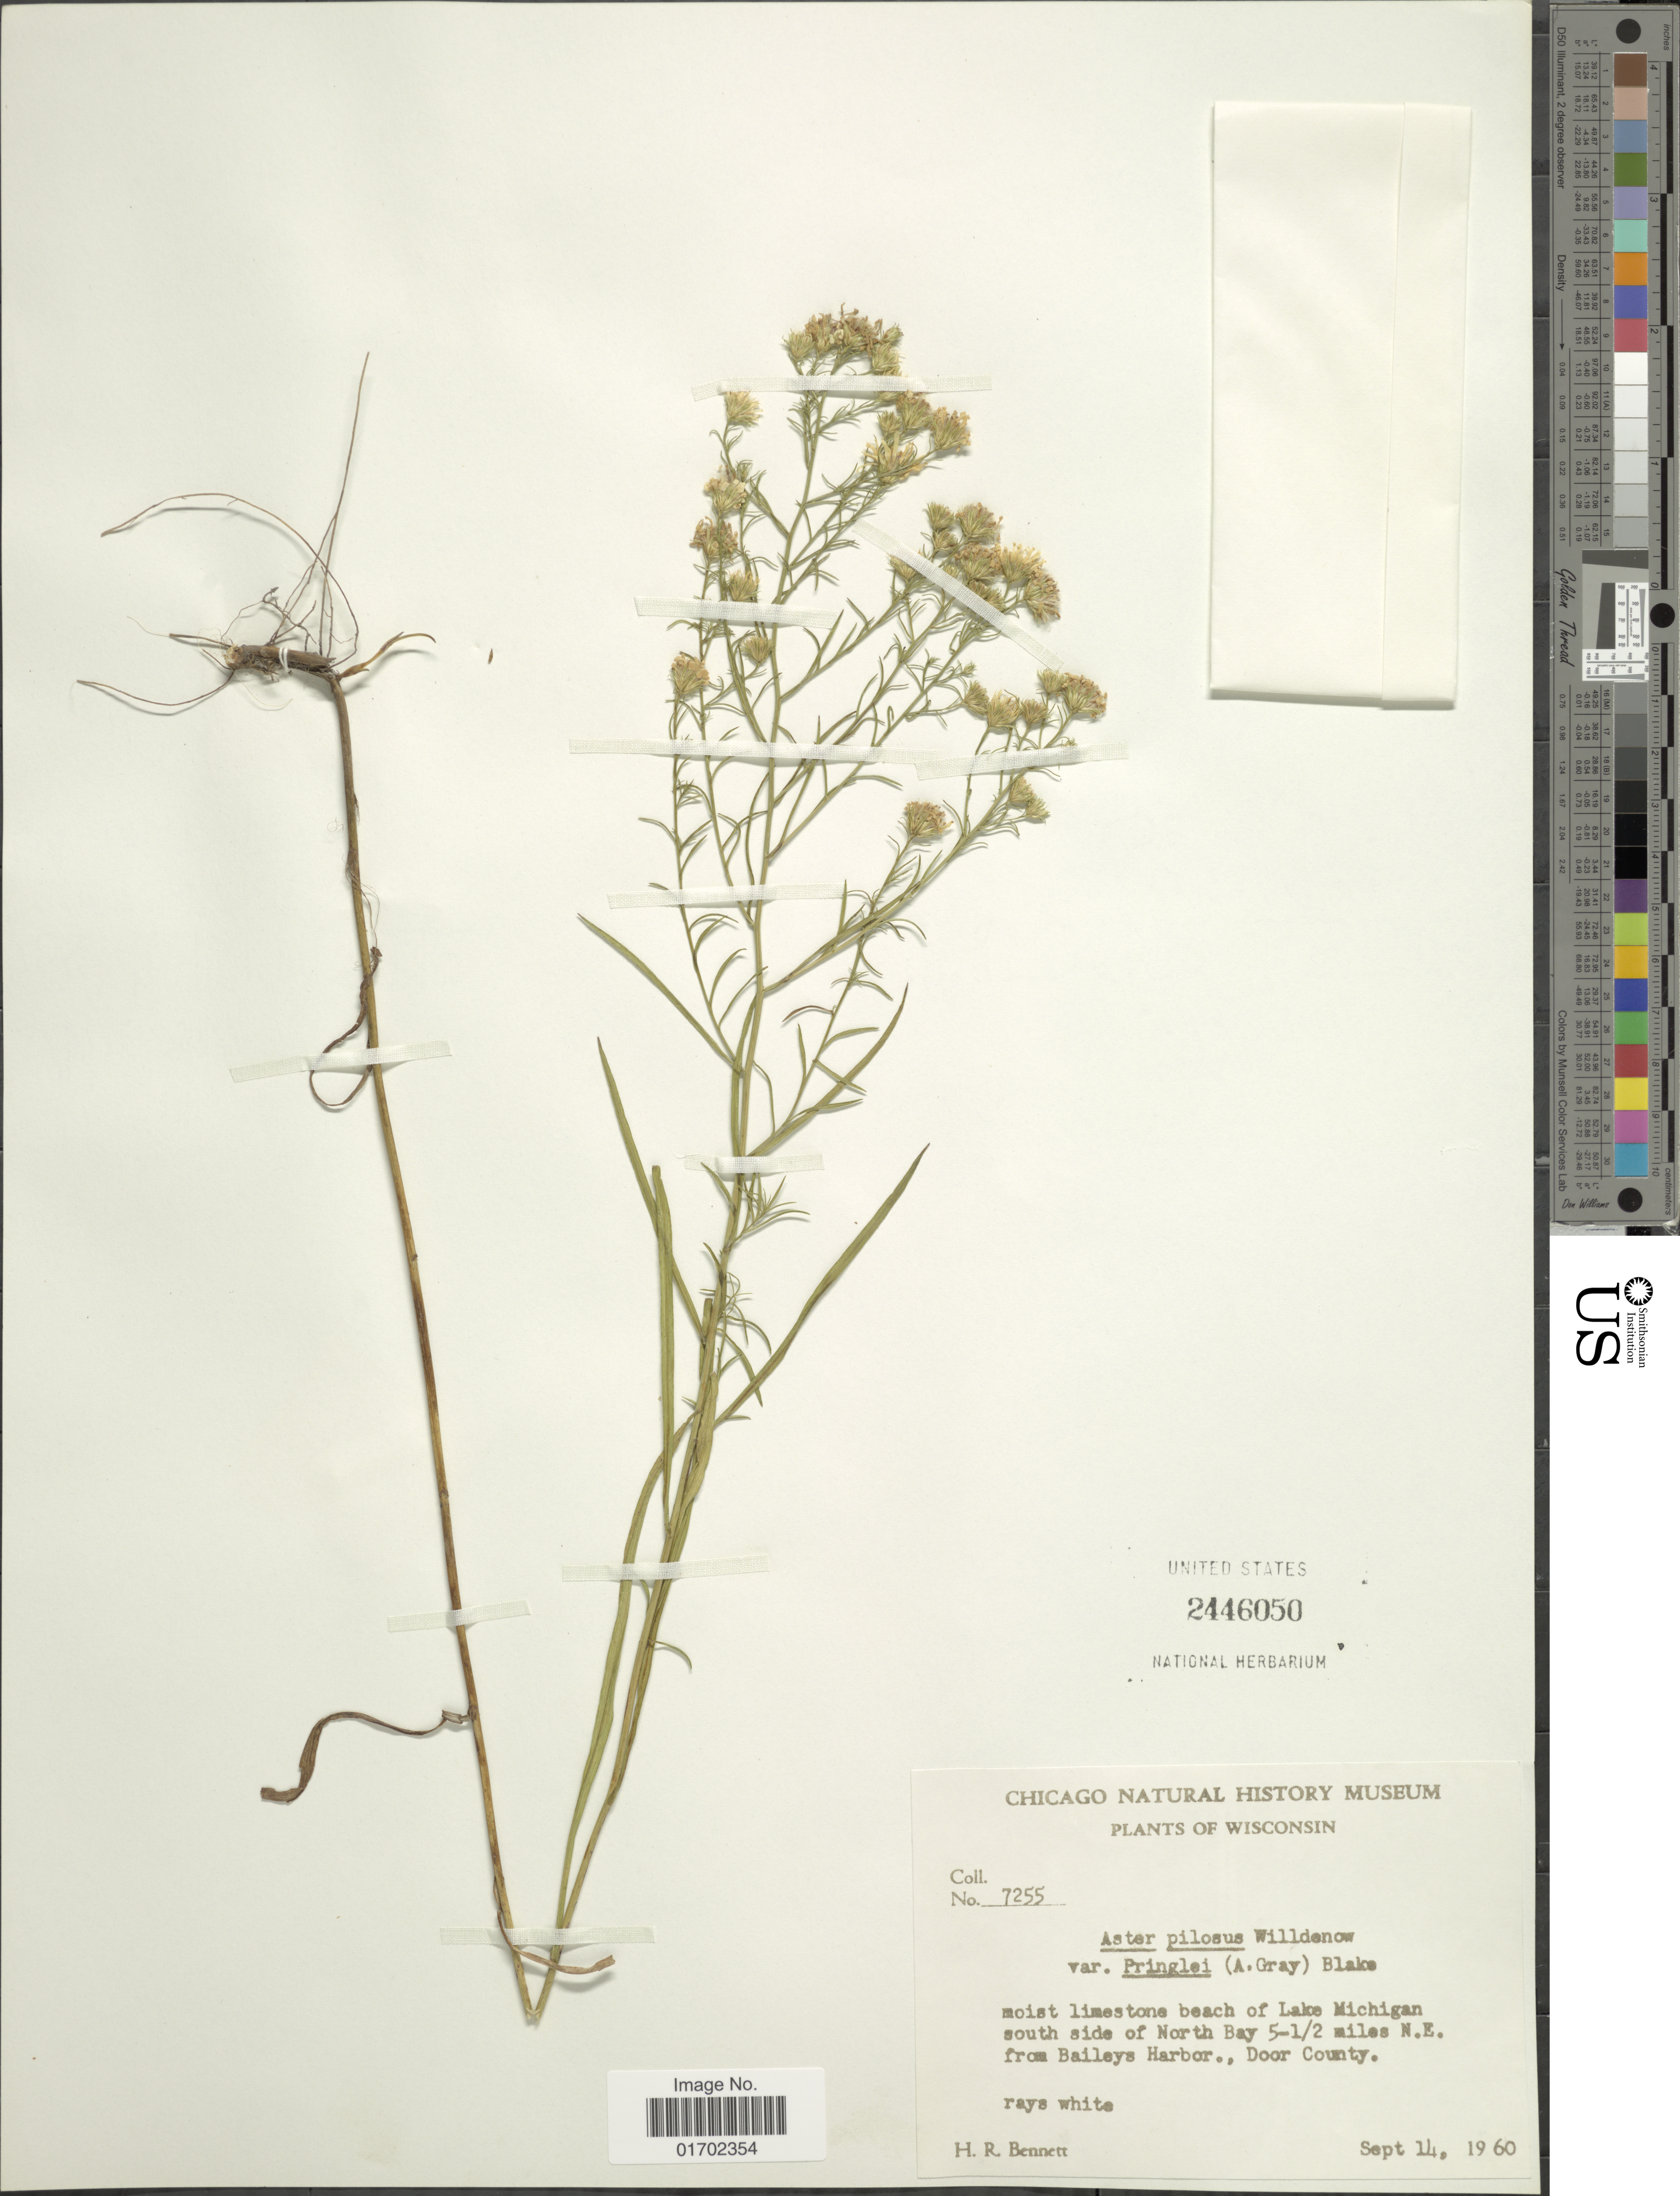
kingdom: Plantae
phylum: Tracheophyta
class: Magnoliopsida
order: Asterales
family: Asteraceae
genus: Symphyotrichum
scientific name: Symphyotrichum pilosum var. pringlei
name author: (A. Gray) G.L. Nesom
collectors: H. R. Bennett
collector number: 7255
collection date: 1960-09-14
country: United States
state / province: Wisconsin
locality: Wisconsin. Moist limestone beach of Lake Michigan south side of North Bay 5-1/2 miles N.E. from Baileys Harbor., Door County.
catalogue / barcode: US 2446050